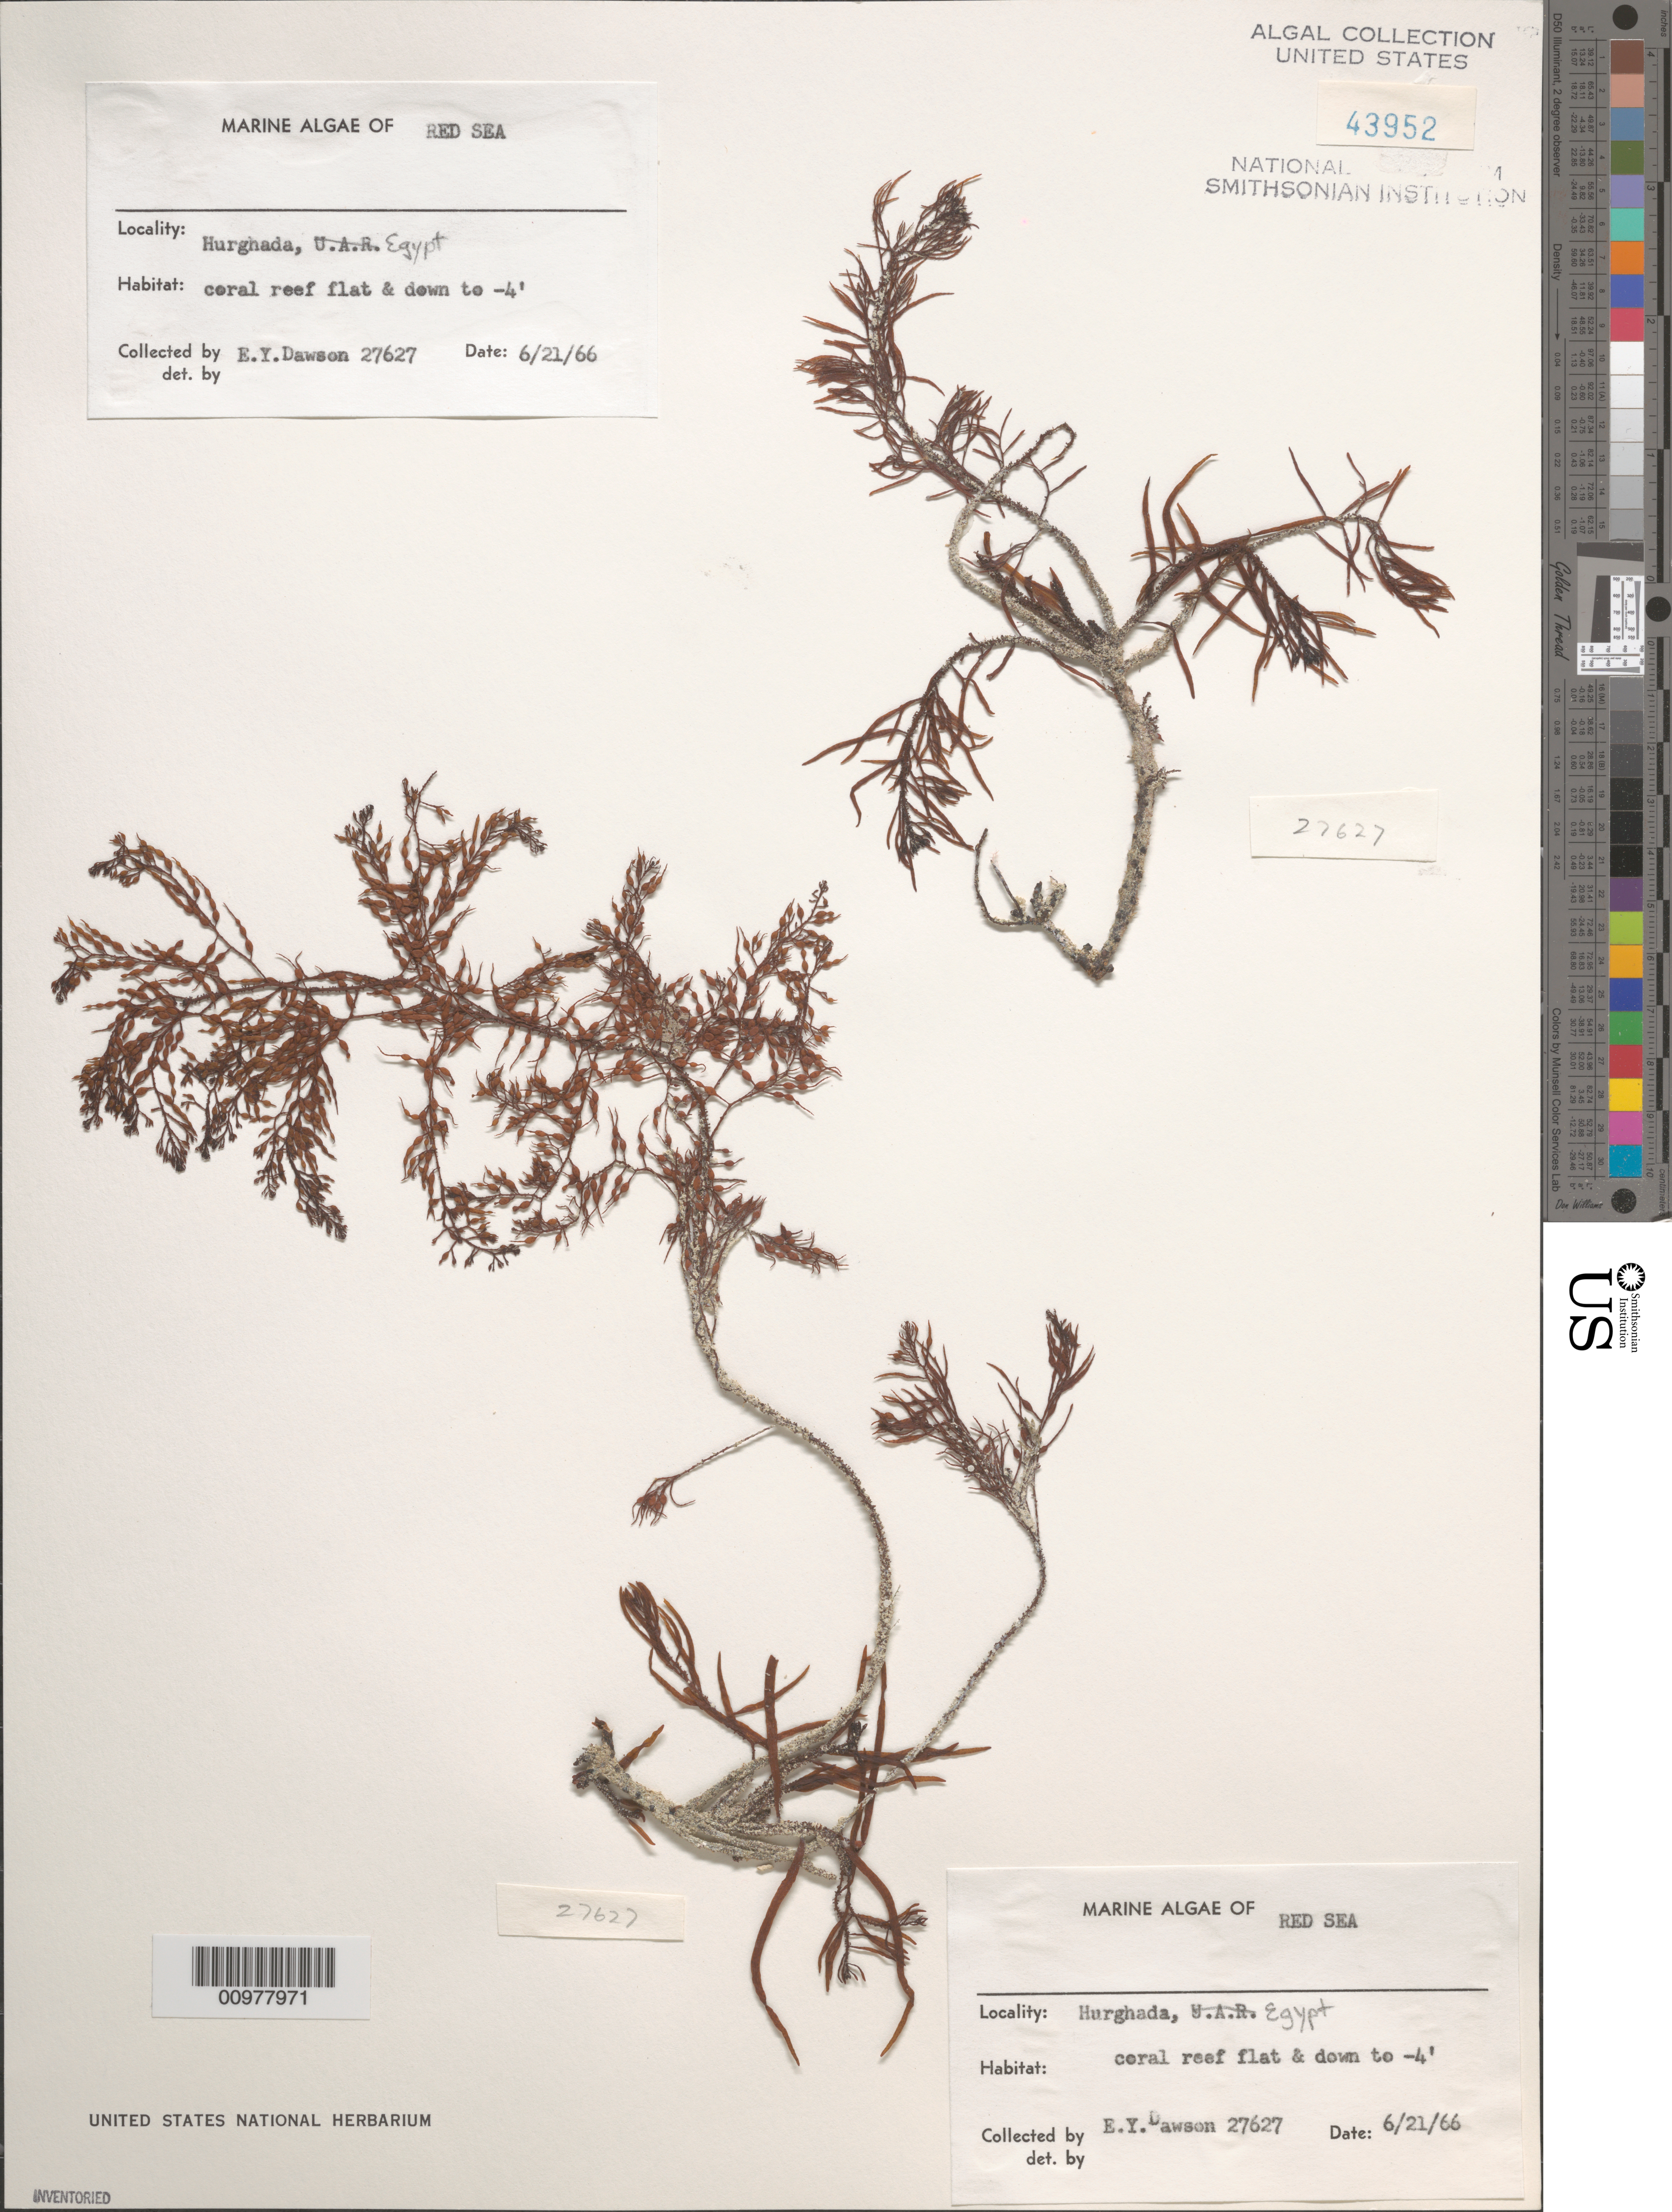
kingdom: Chromista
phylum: Ochrophyta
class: Phaeophyceae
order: Fucales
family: Sargassaceae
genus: Sargassum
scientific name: Sargassum sp.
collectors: E. Y. Dawson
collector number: EYD 27627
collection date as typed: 21 Jun 1966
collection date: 1966-06-21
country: Egypt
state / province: Al Bahr al Ahmar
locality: Hurghada, Red Sea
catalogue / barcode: US 43952